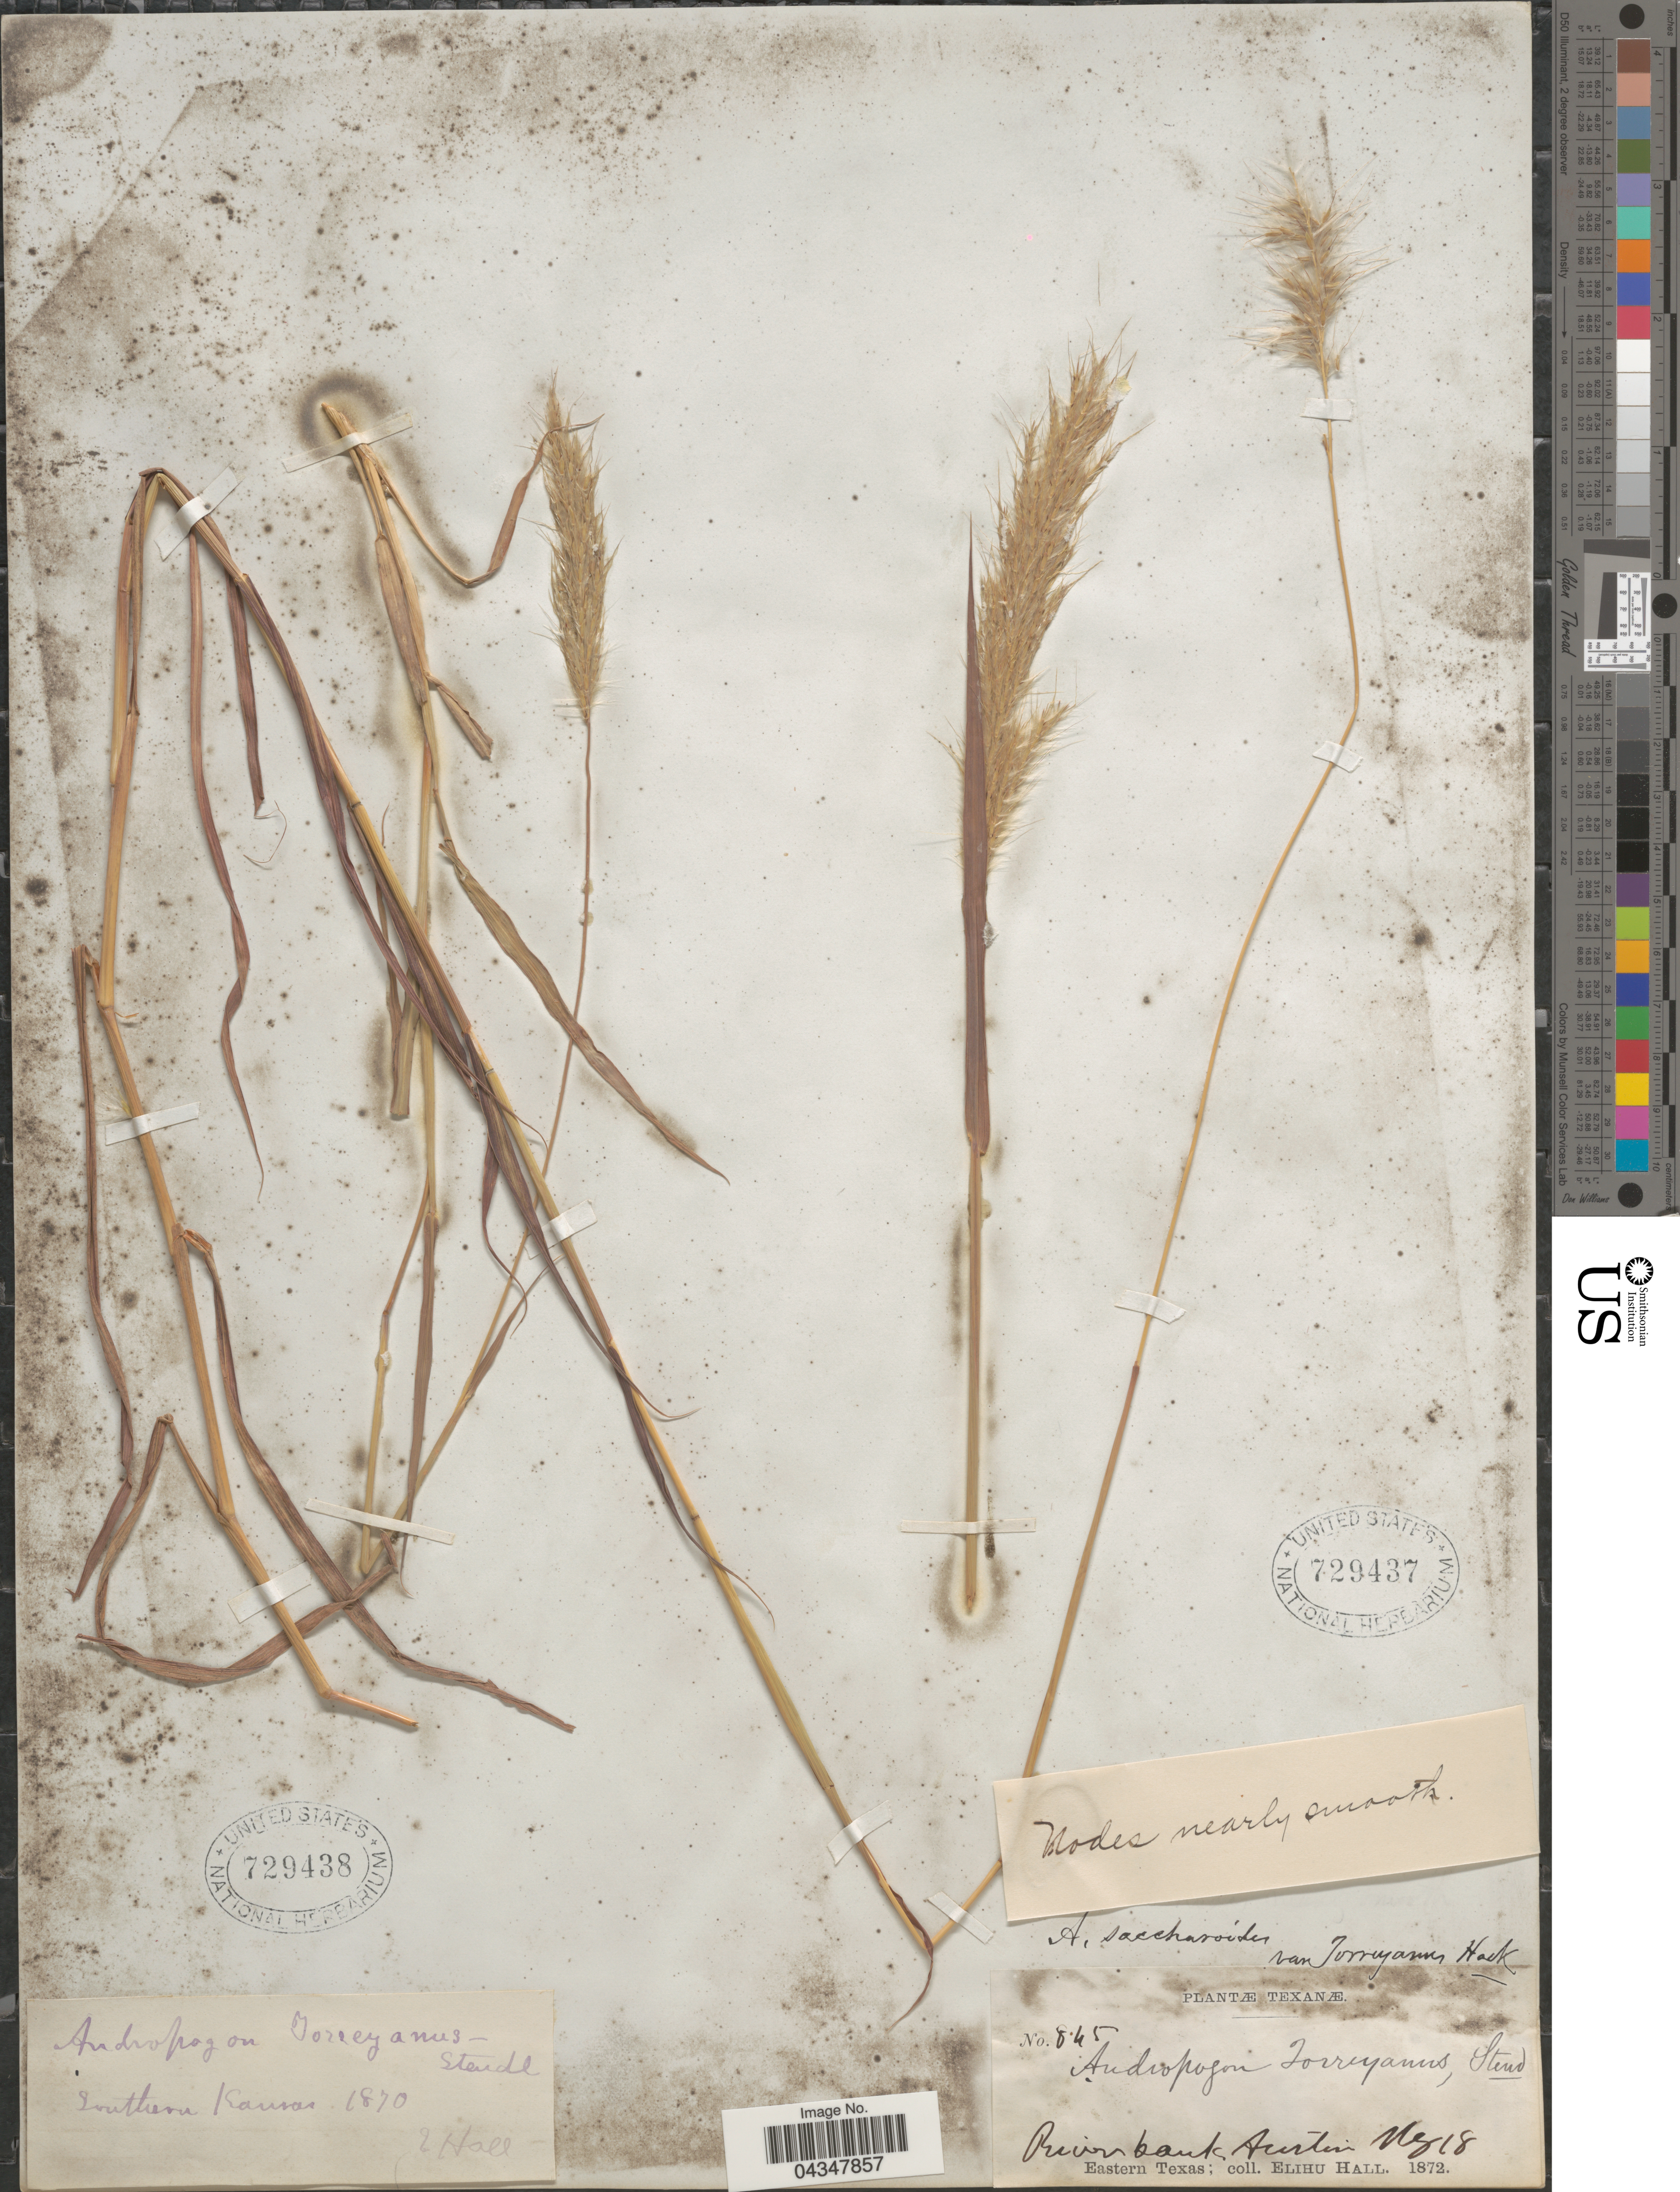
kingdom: Plantae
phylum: Tracheophyta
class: Liliopsida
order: Poales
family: Poaceae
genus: Bothriochloa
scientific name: Bothriochloa saccharoides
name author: (Sw.) Rydb.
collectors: E. Hall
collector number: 845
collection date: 1872-08-18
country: United States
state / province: Texas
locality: River bank. Austin. Eastern Texas.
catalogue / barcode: US 729437